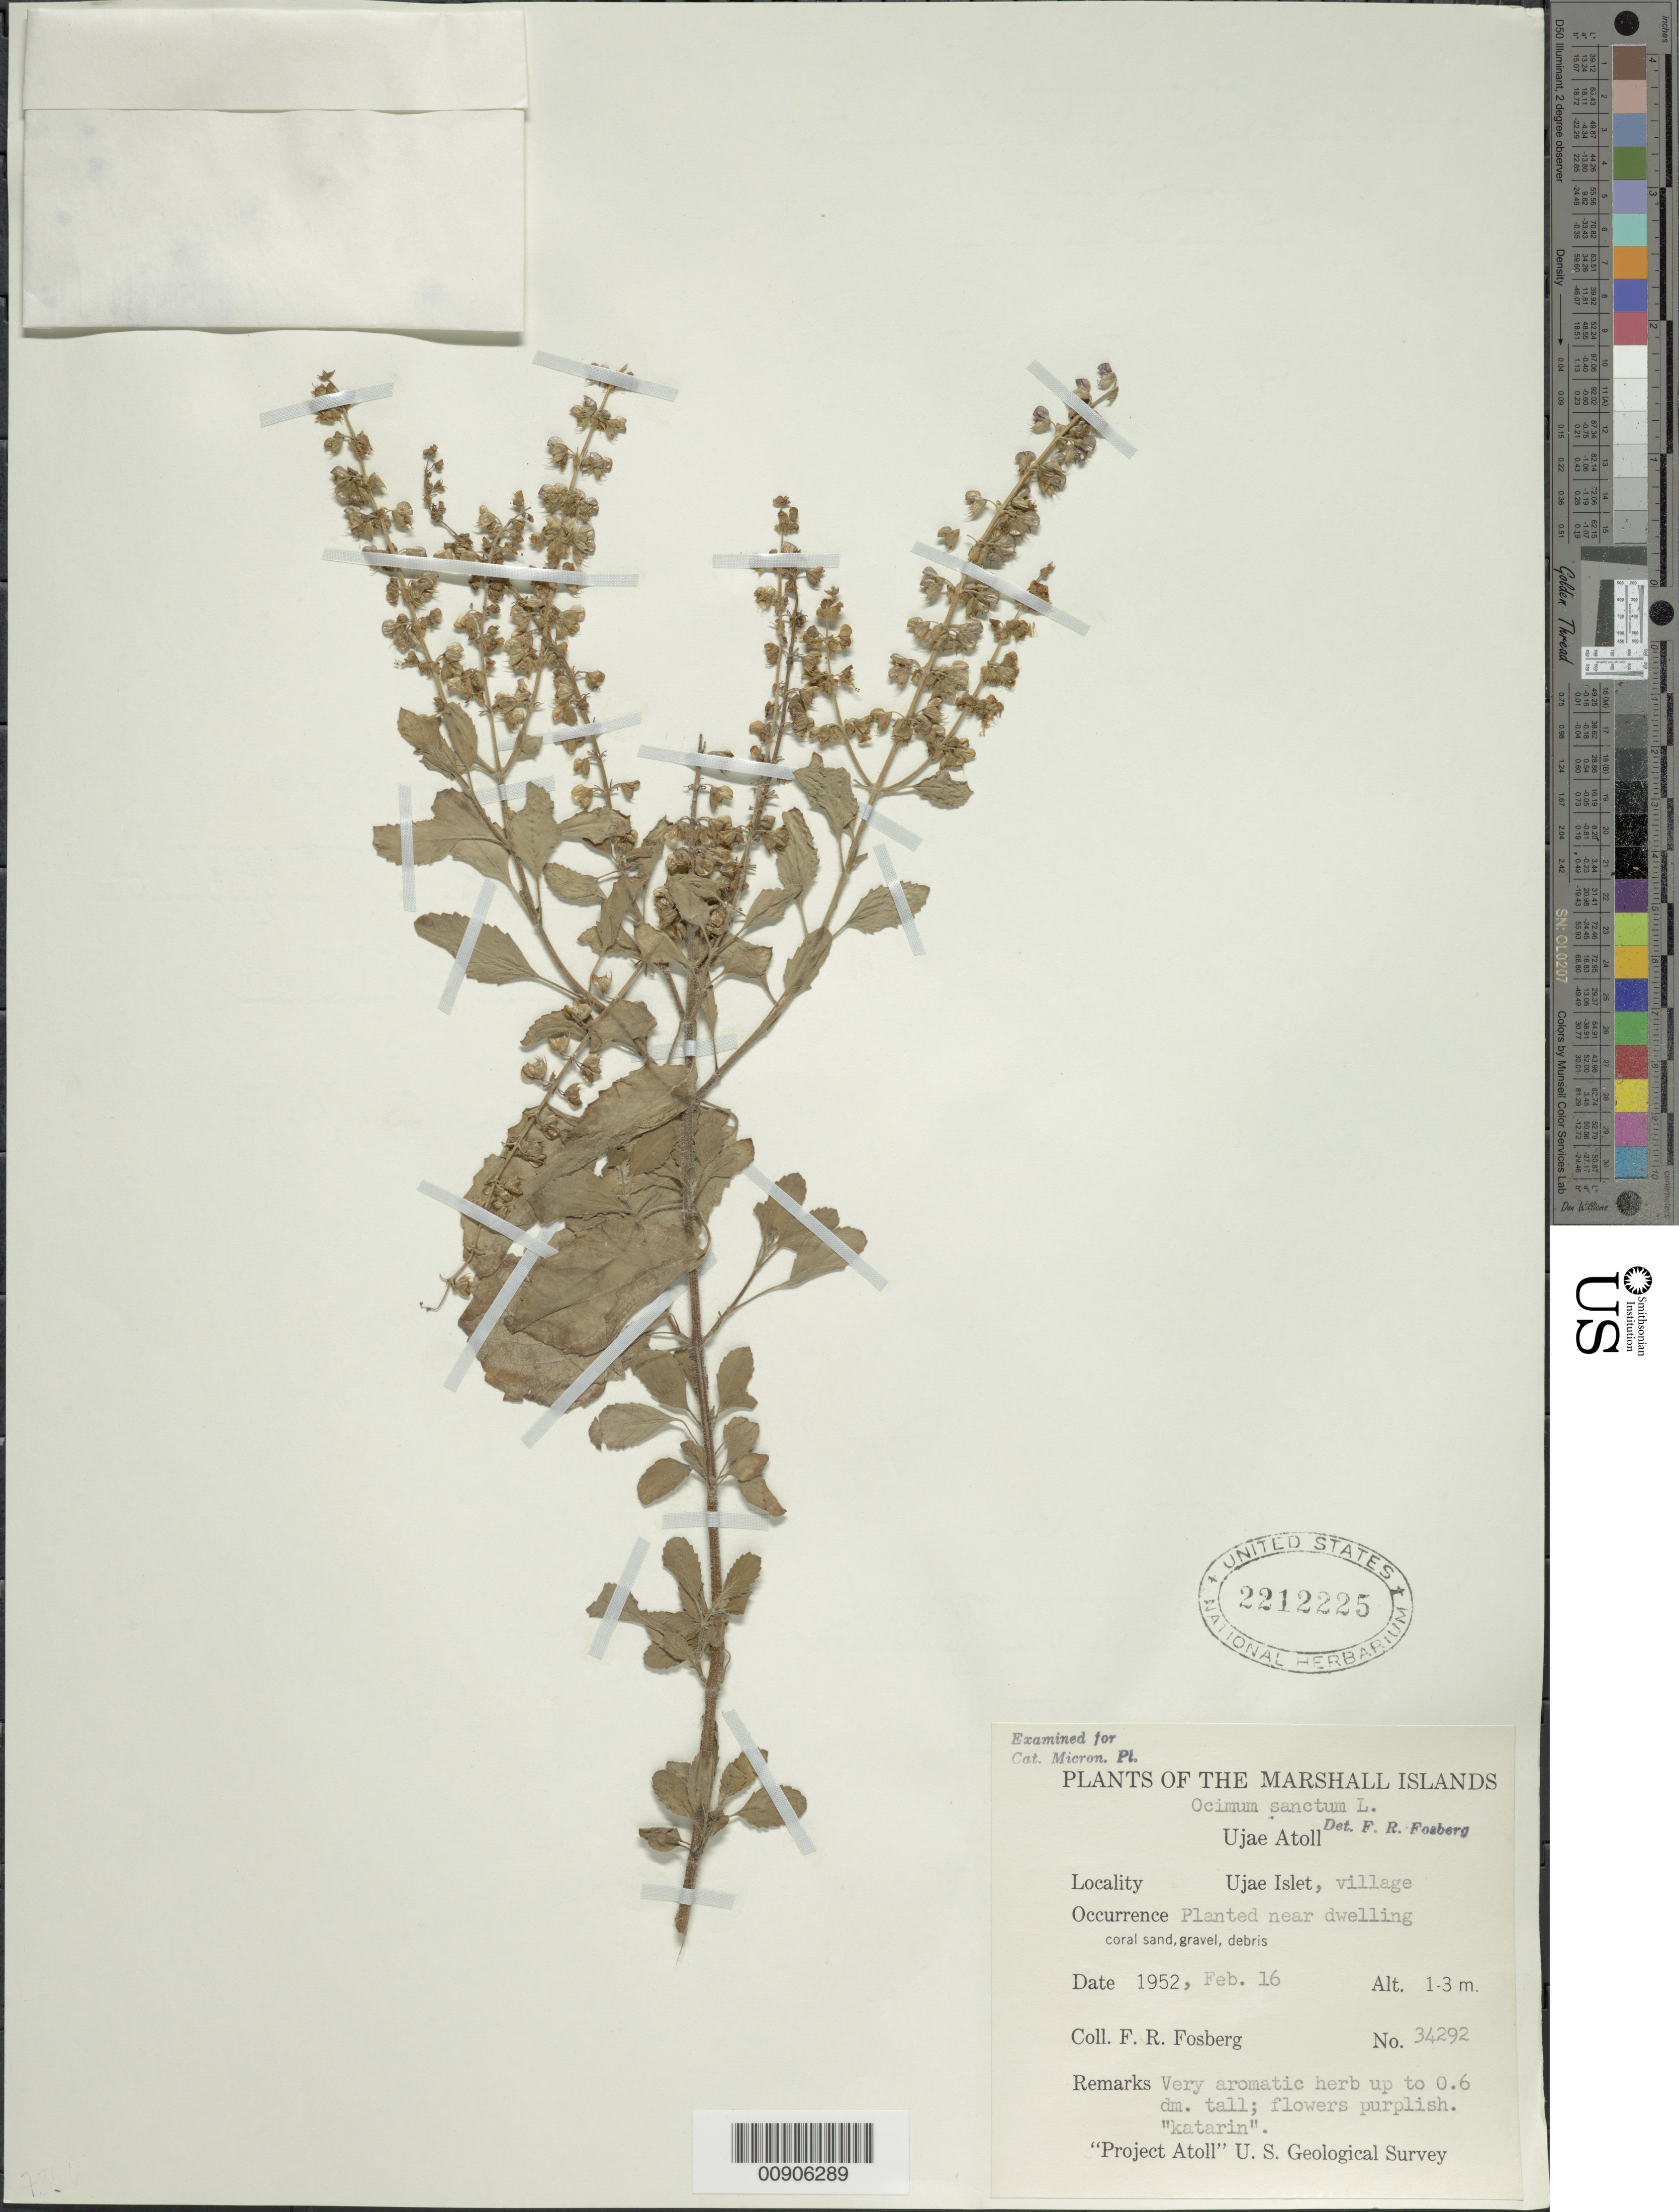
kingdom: Plantae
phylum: Tracheophyta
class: Magnoliopsida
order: Lamiales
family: Lamiaceae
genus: Ocimum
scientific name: Ocimum tenuiflorum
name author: L.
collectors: F. R. Fosberg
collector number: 34292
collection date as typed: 16 Feb 1952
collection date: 1952-02-16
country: Marshall Islands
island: Ujae Atoll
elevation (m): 1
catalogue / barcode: US 2212225